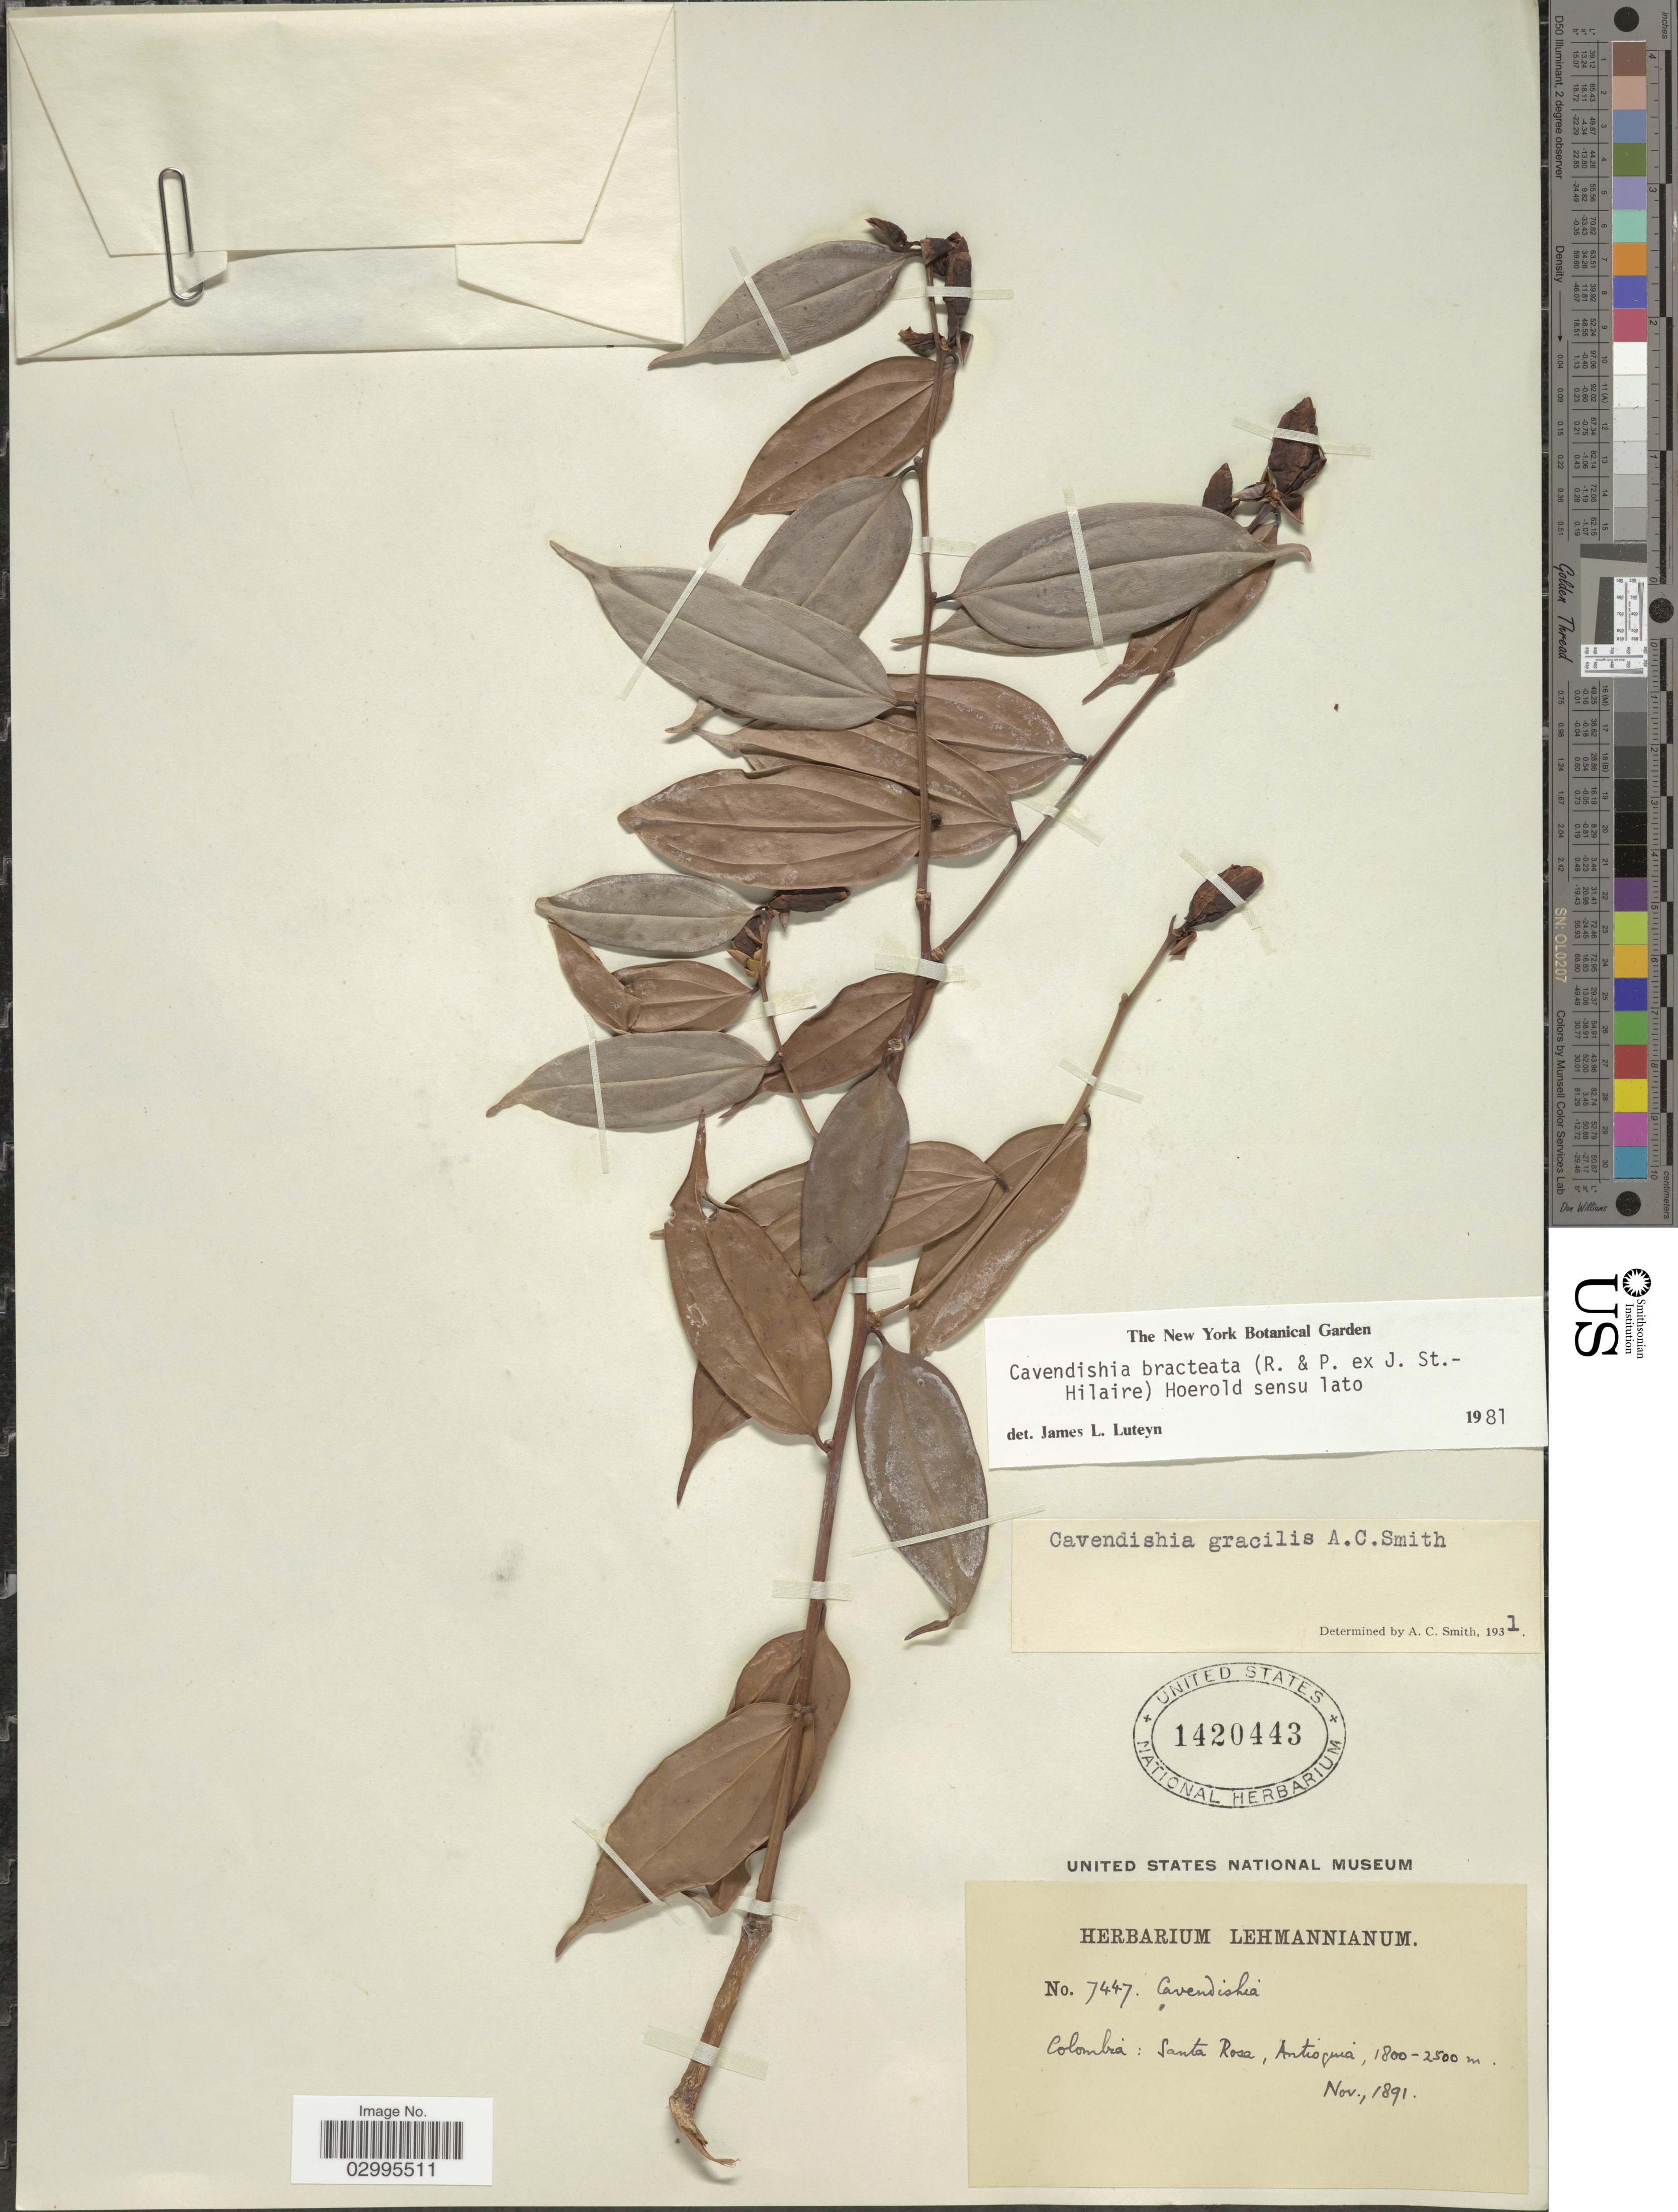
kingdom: Plantae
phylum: Tracheophyta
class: Magnoliopsida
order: Ericales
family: Ericaceae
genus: Cavendishia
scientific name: Cavendishia bracteata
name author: (Ruiz & Pav. ex J. St.-Hil.) Hoerold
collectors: ex herb. Lehmannianum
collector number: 7447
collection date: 1891-11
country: Colombia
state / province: Antioquia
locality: Santa Rosa.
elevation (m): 1800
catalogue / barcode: US 1420443